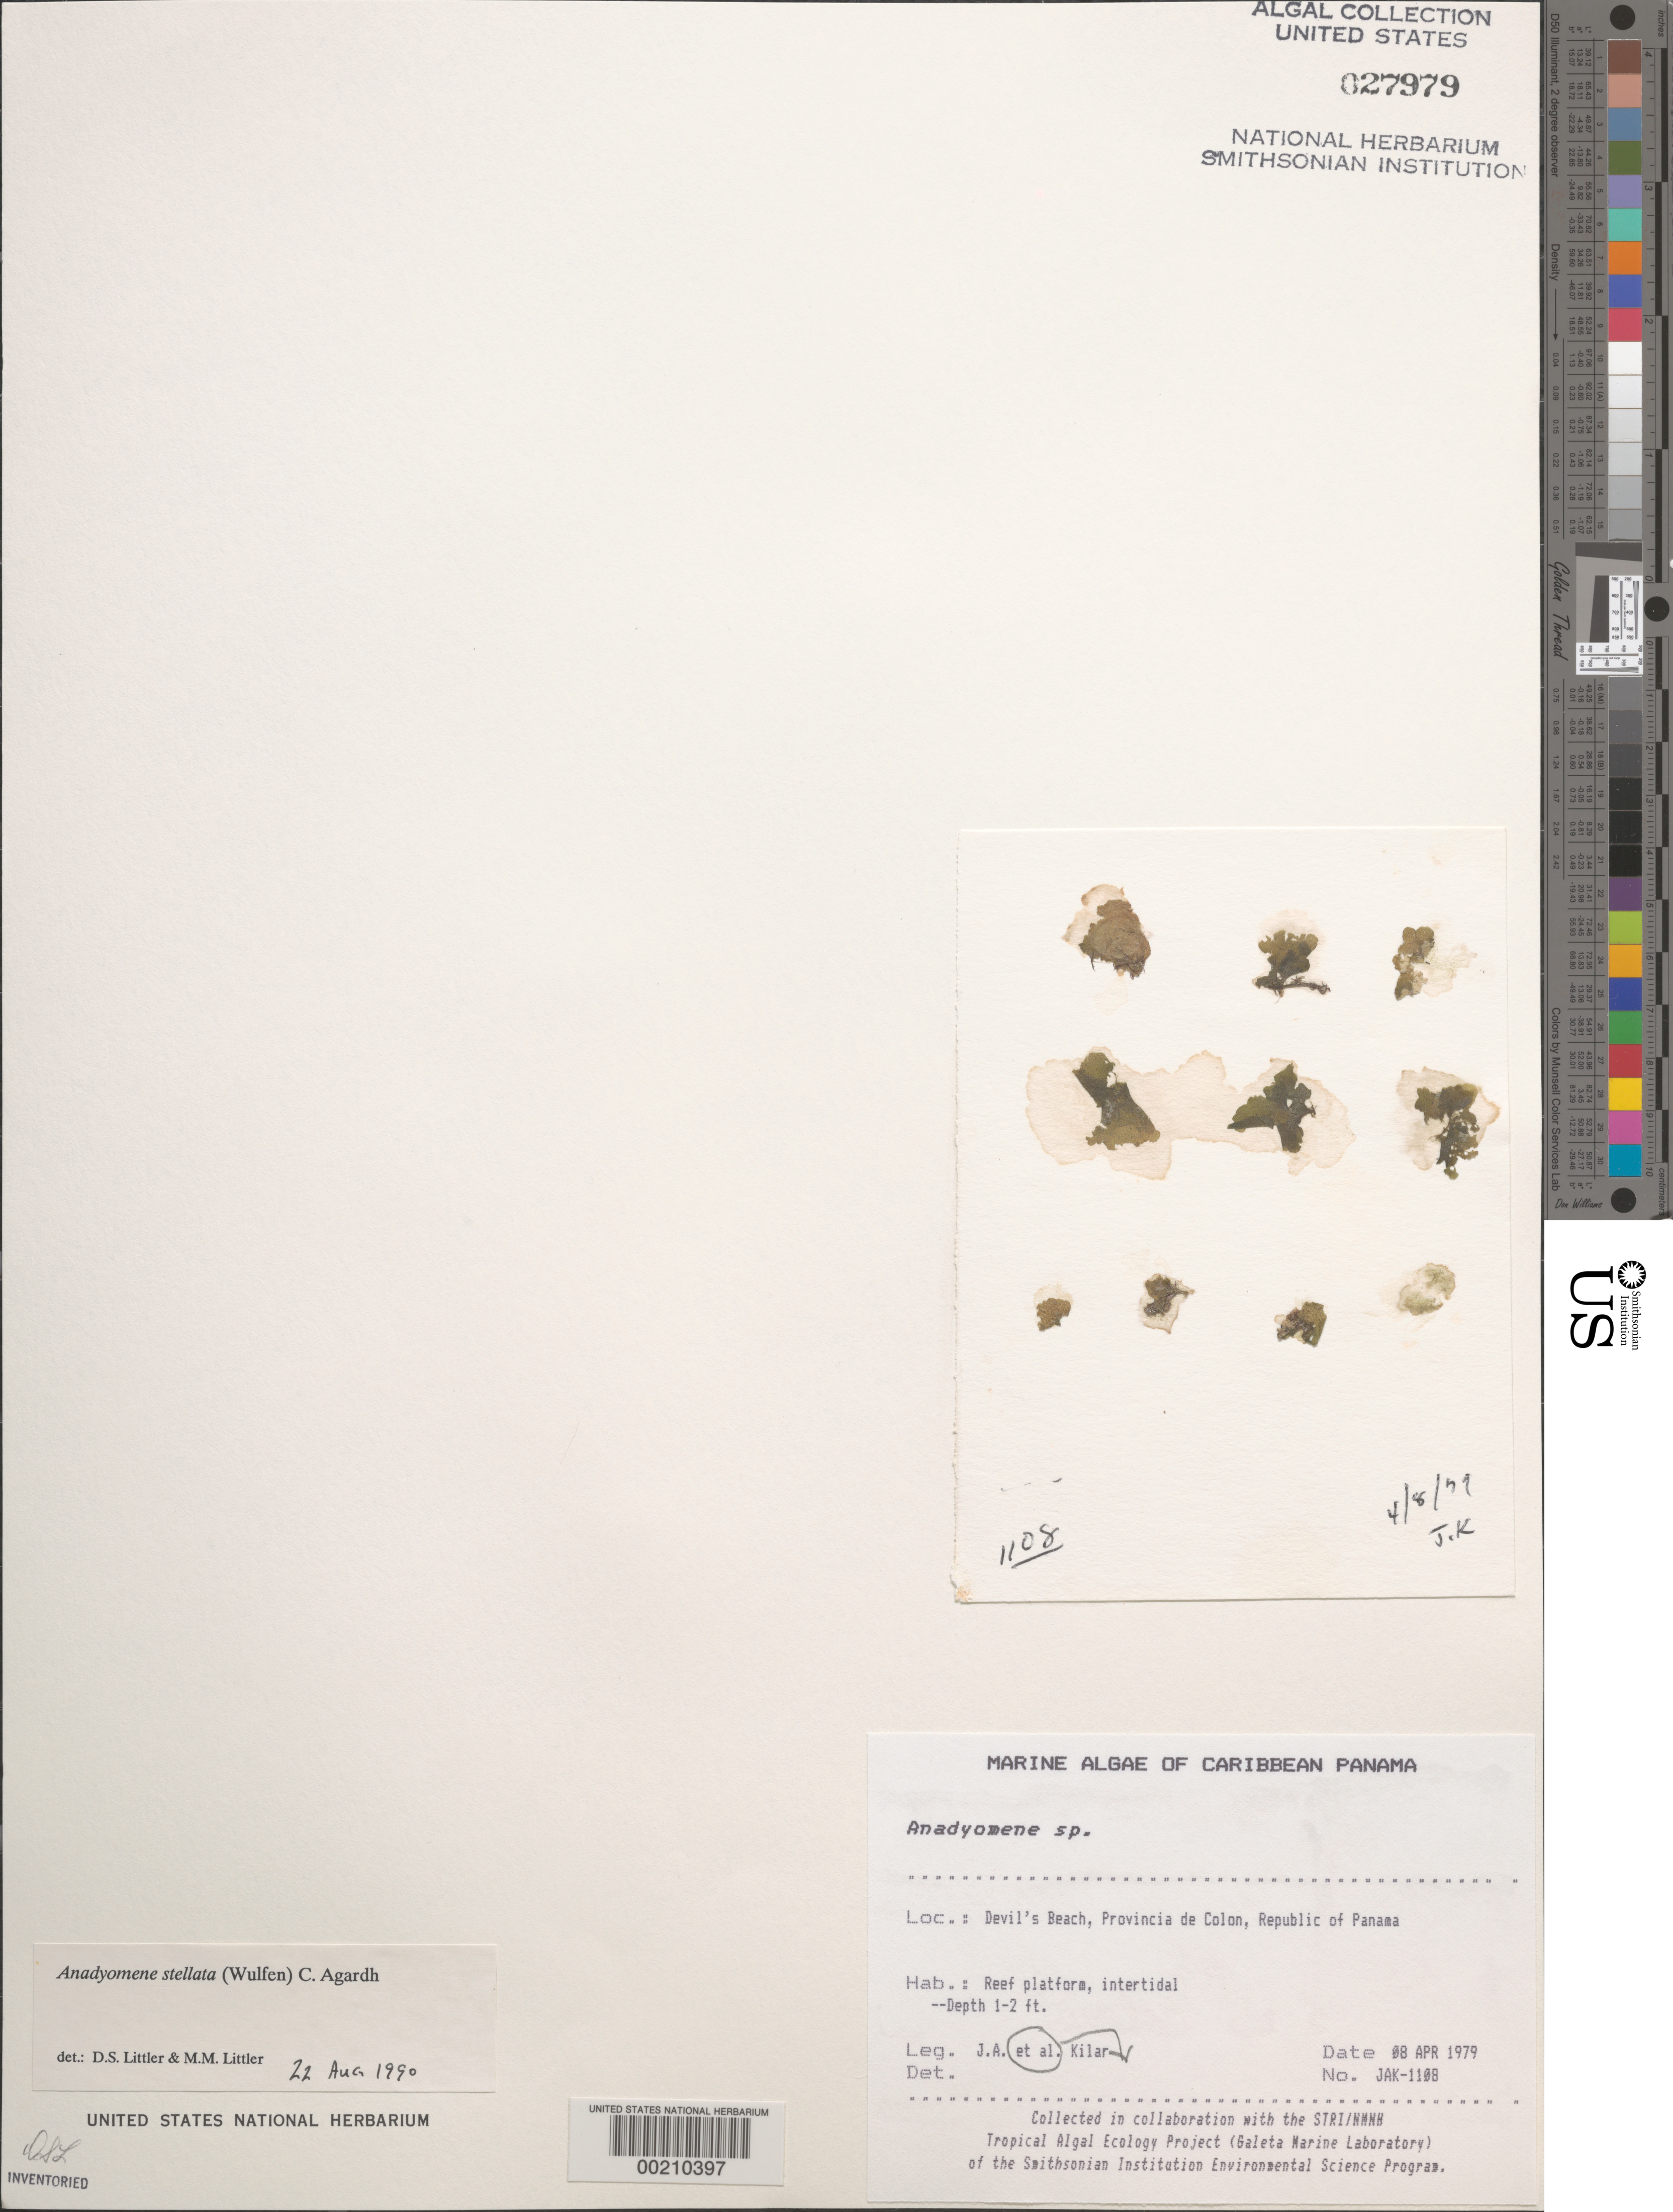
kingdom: Plantae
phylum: Chlorophyta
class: Ulvophyceae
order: Cladophorales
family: Anadyomenaceae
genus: Anadyomene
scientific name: Anadyomene stellata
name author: (Wulfen) C. Agardh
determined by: Littler, D. S.; Littler, M. M.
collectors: J. A. Kilar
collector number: JAK-1108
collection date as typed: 08 Apr 1979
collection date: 1979-04-08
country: Panama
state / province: Colón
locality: Devil's Beach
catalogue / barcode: US 27979